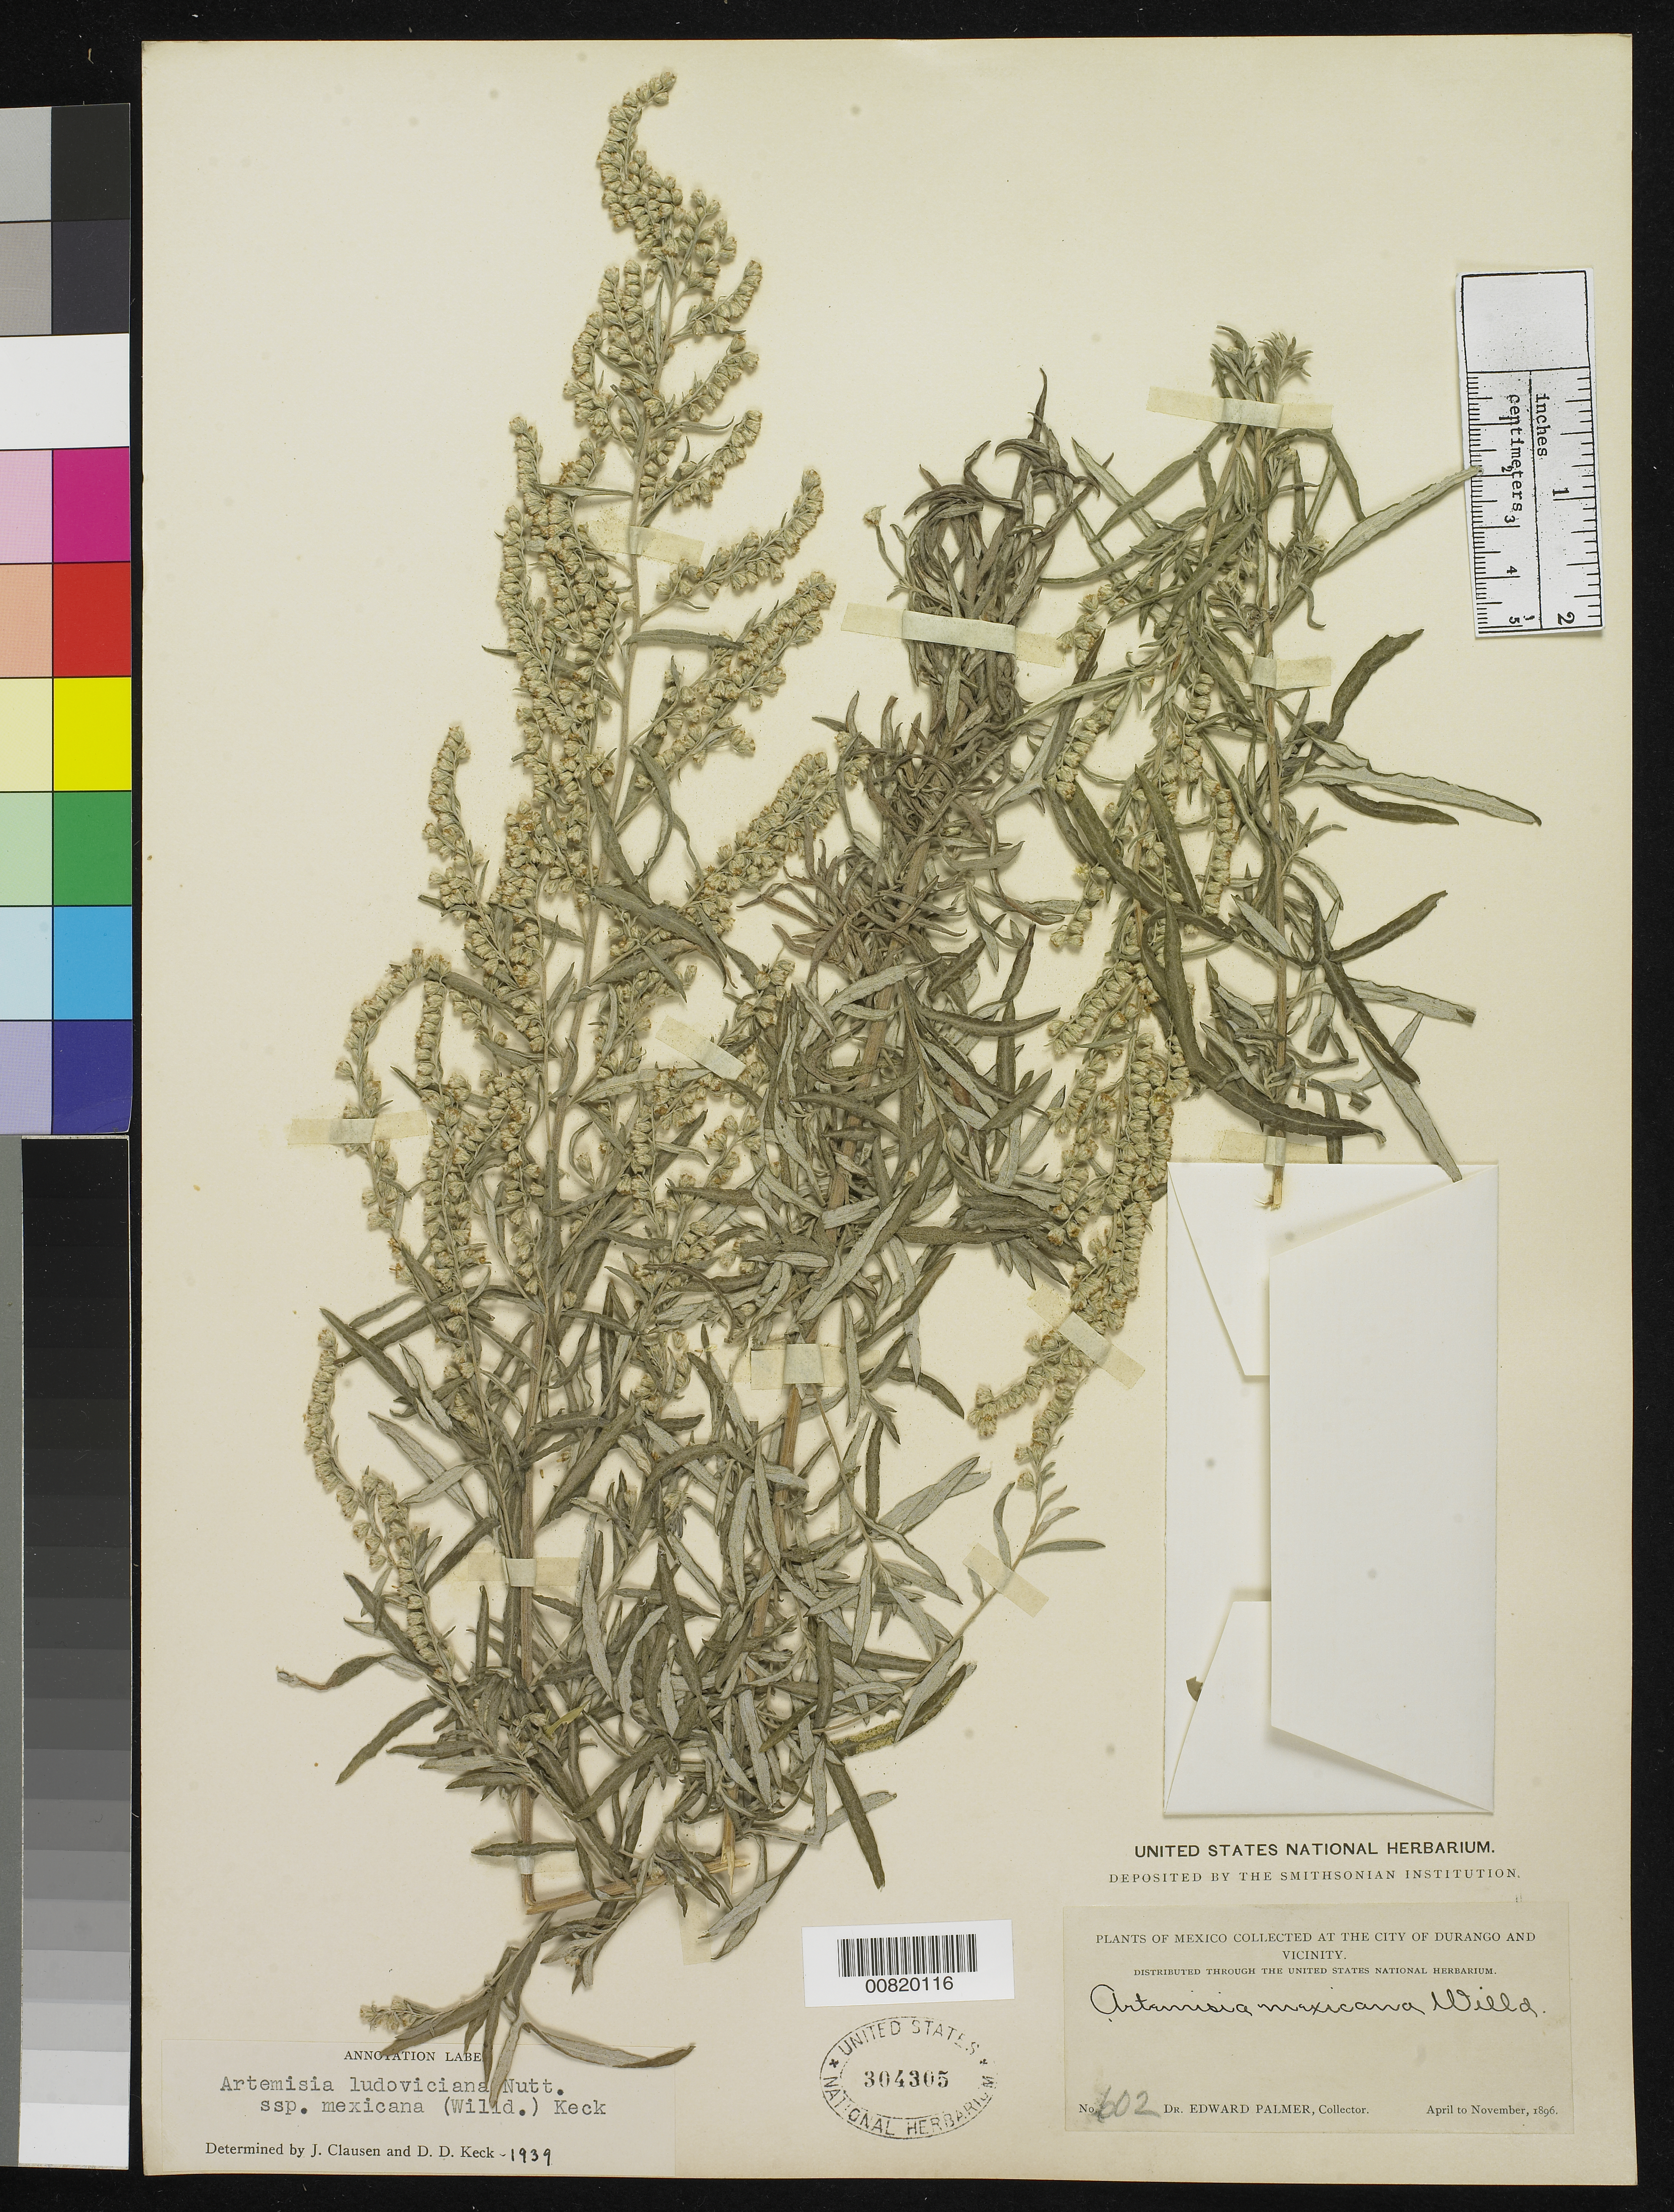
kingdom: Plantae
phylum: Tracheophyta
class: Magnoliopsida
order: Asterales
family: Asteraceae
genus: Artemisia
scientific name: Artemisia ludoviciana subsp. mexicana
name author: (Willd. ex Spreng.) D.D. Keck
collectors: E. Palmer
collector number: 602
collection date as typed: Apr 1896 to -- Nov 1896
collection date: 1896-04/1896-11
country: Mexico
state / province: Durango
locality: City of Durango and vicinity.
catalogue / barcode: US 304305